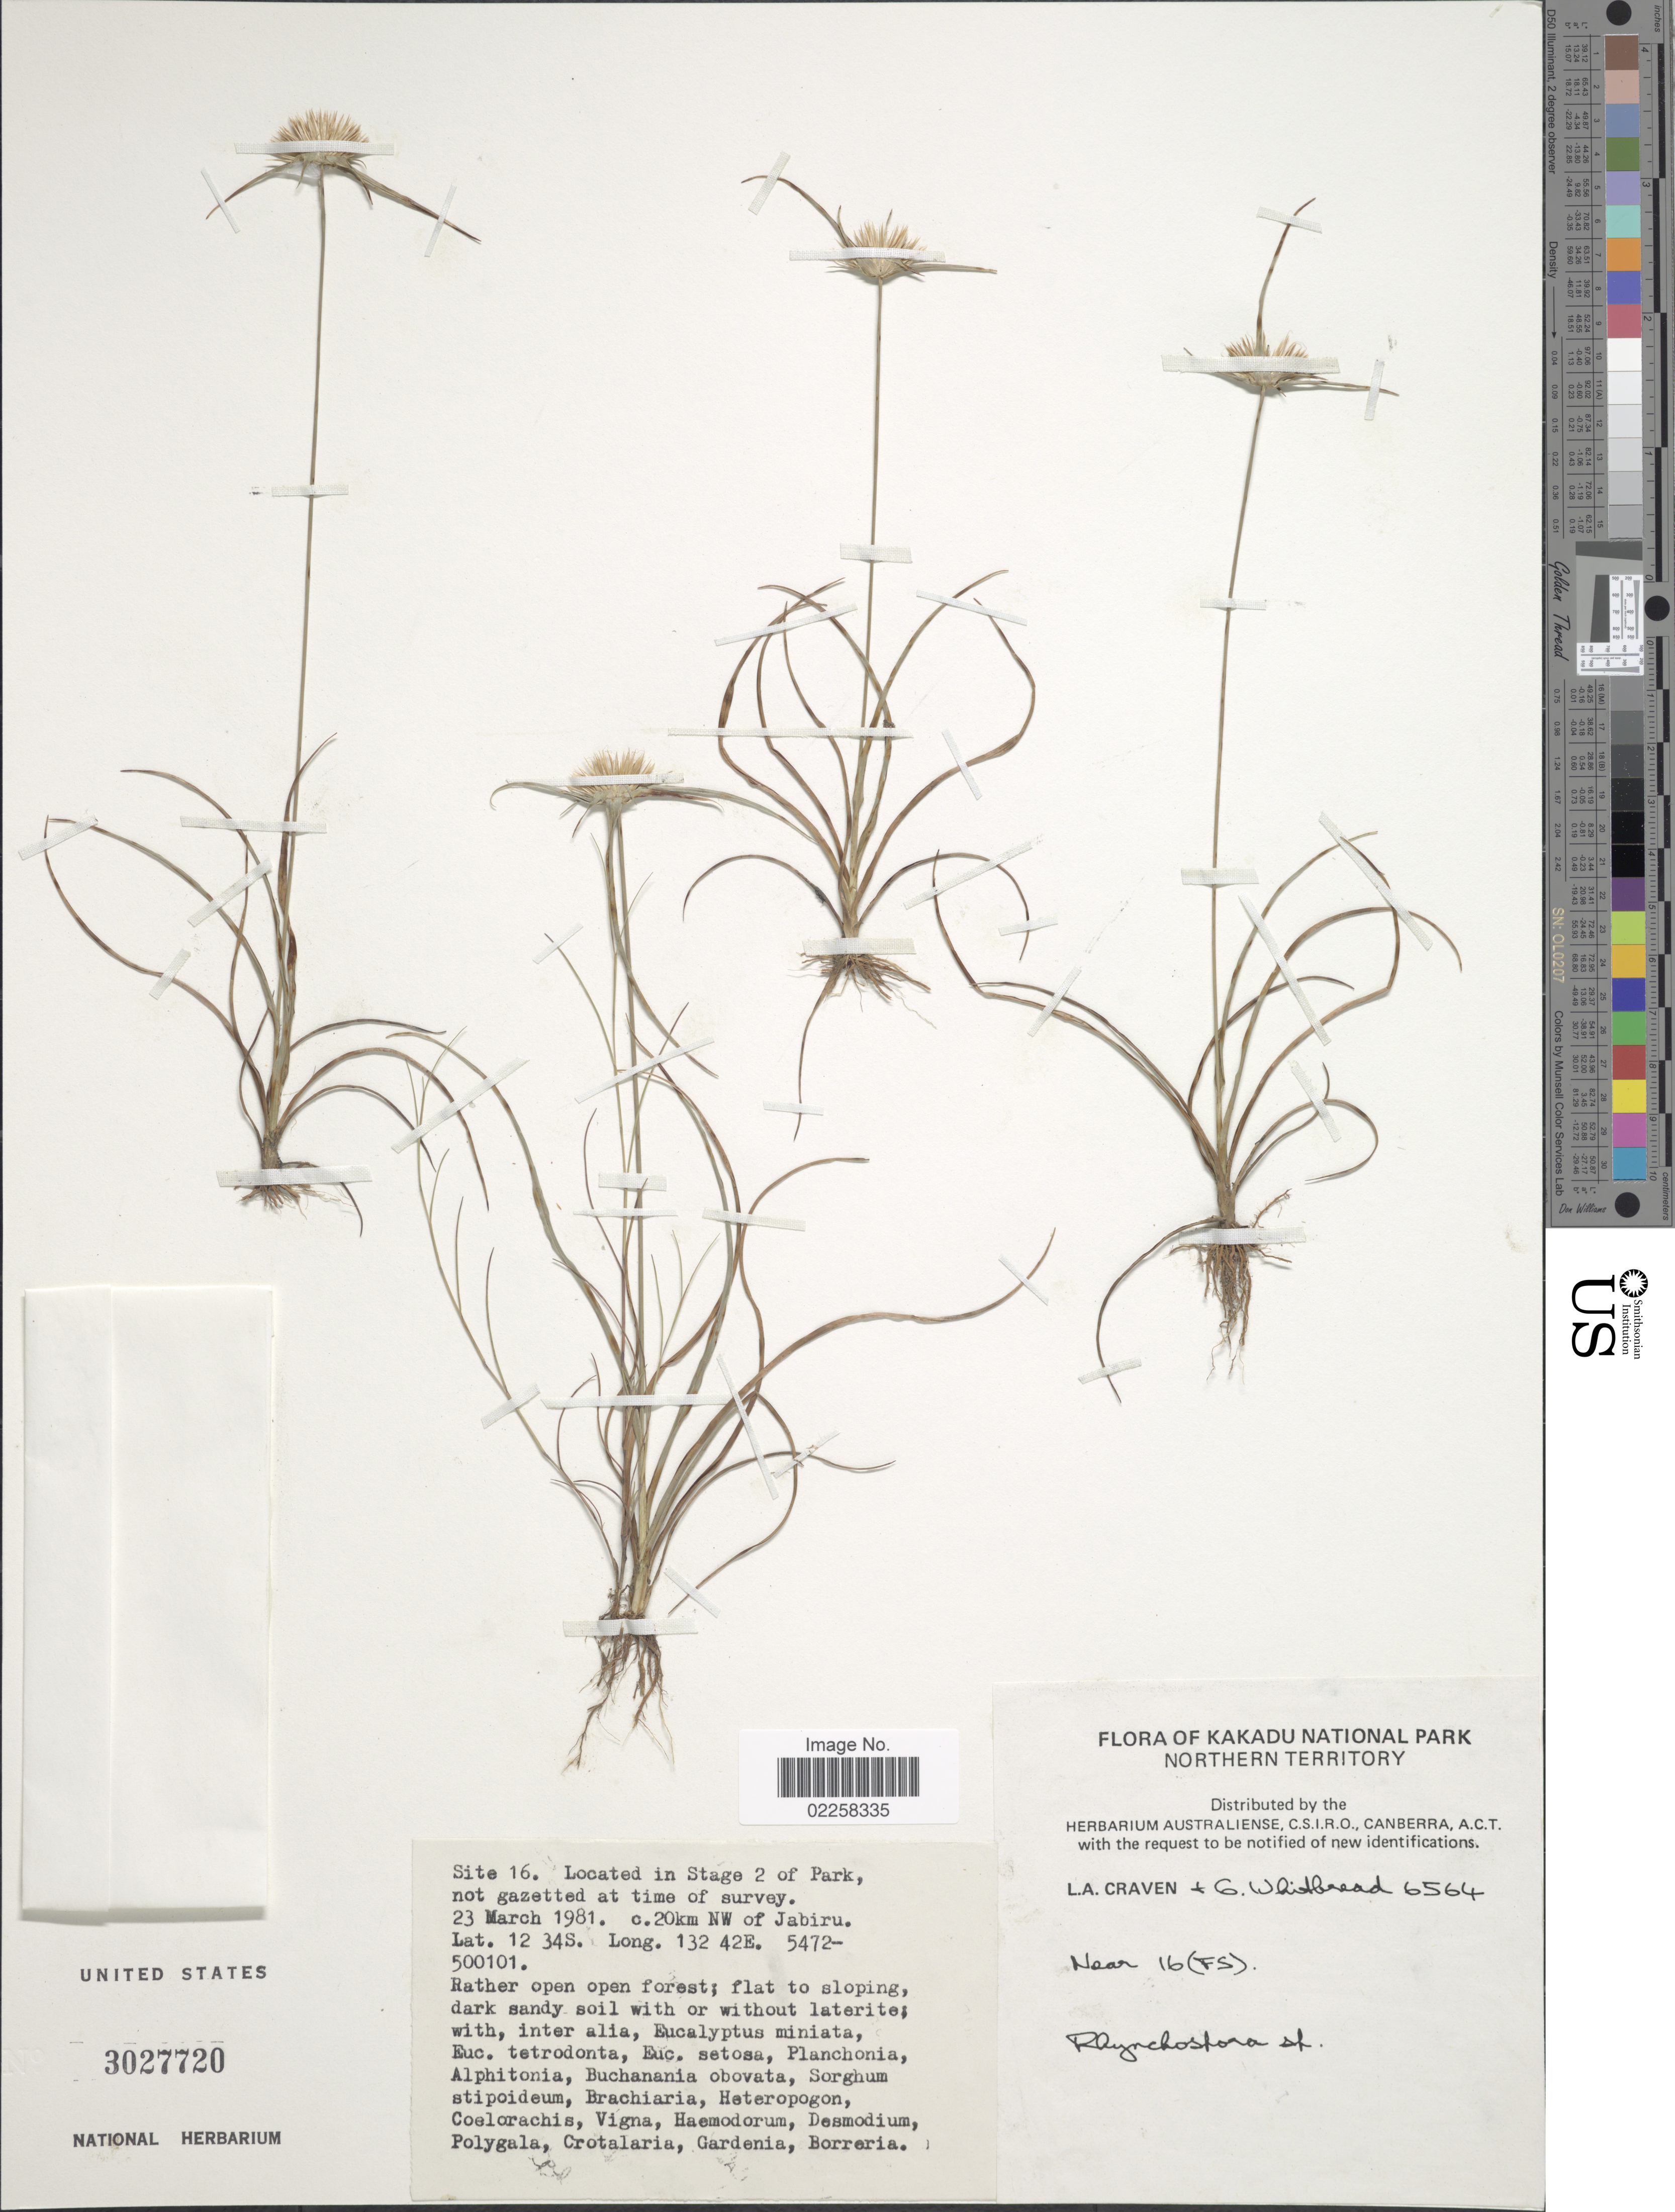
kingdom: Plantae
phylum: Tracheophyta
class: Liliopsida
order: Poales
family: Cyperaceae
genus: Rhynchospora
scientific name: Rhynchospora affinis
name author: W. Fitzg.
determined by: Strong, Mark T., (BOT), Smithsonian Institution - National Museum of Natural History (UNITED STATES)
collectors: L. A. Craven & G. Whitbread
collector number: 6564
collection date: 1981-03-23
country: Australia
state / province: Northern Territory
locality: Kakadu National Park, Near 16 (FS), Site 16. Located in Stage 2 of Park, c. 20 km NW of Jabiru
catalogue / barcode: US 3027720